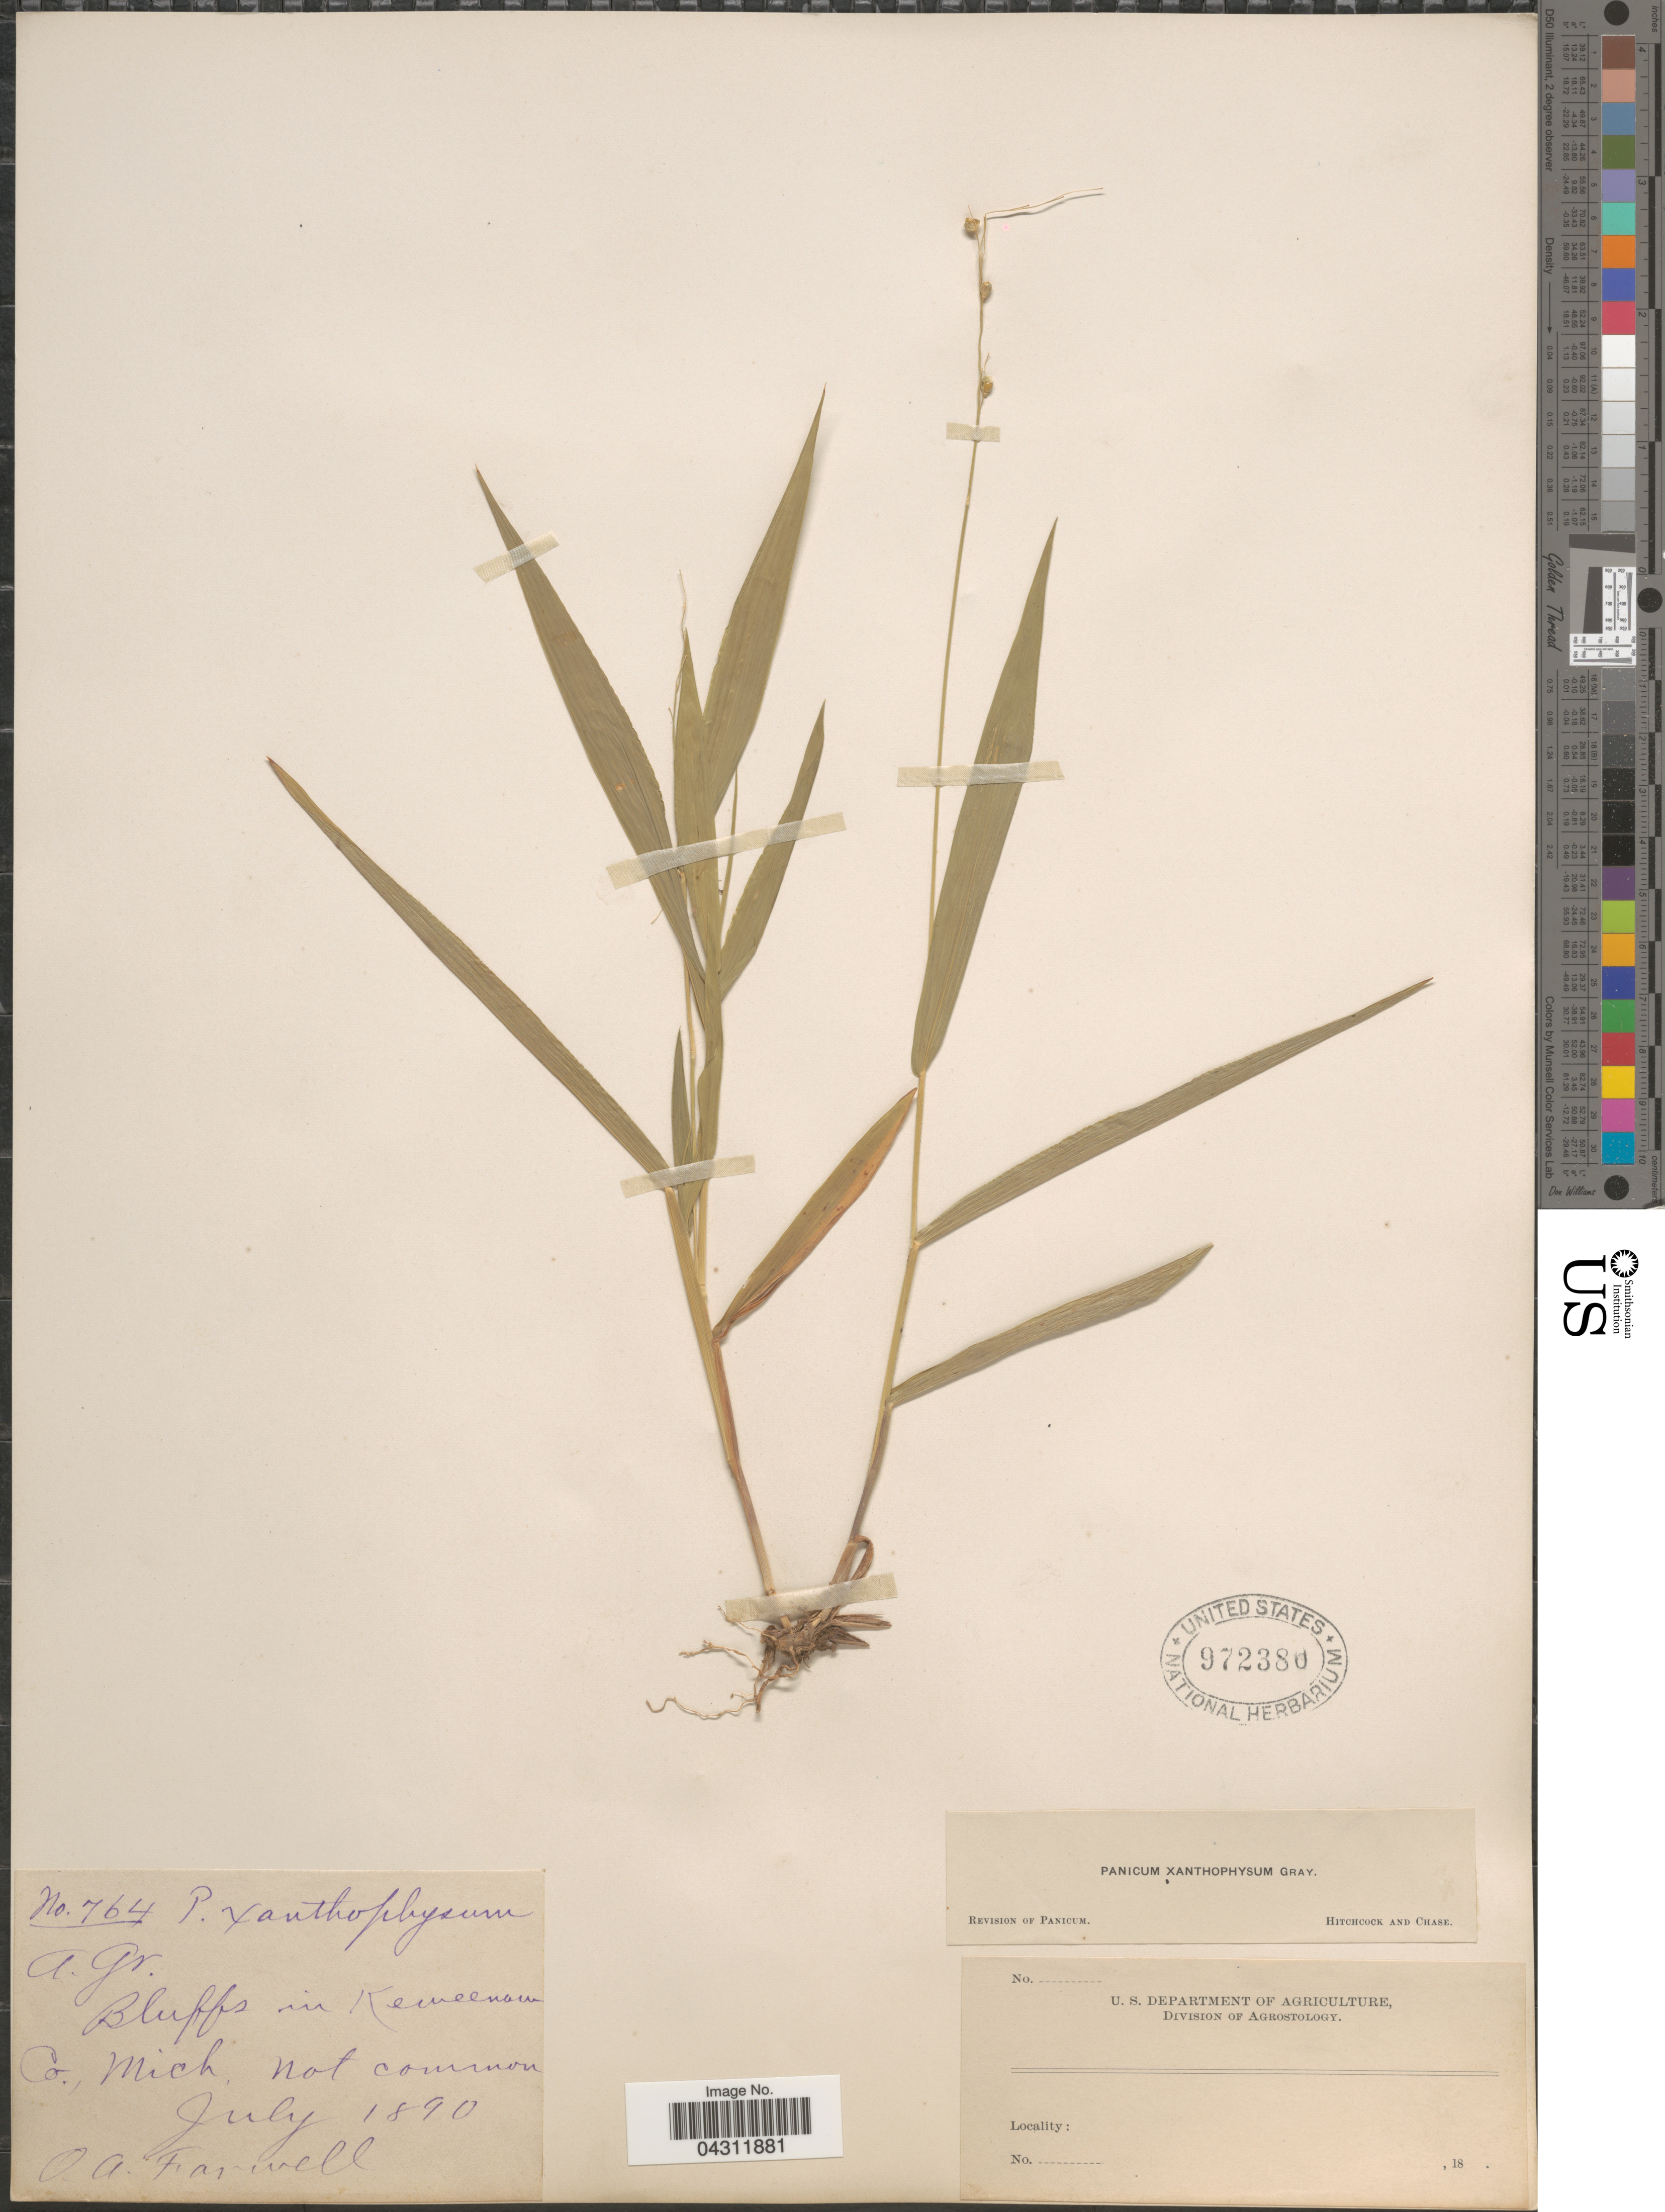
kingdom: Plantae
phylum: Tracheophyta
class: Liliopsida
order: Poales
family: Poaceae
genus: Dichanthelium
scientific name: Dichanthelium xanthophysum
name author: (A. Gray) Freckmann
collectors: O. Farwell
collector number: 764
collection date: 1890-07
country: United States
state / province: Michigan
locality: Bluffs in Keweenaw Co.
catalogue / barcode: US 972380